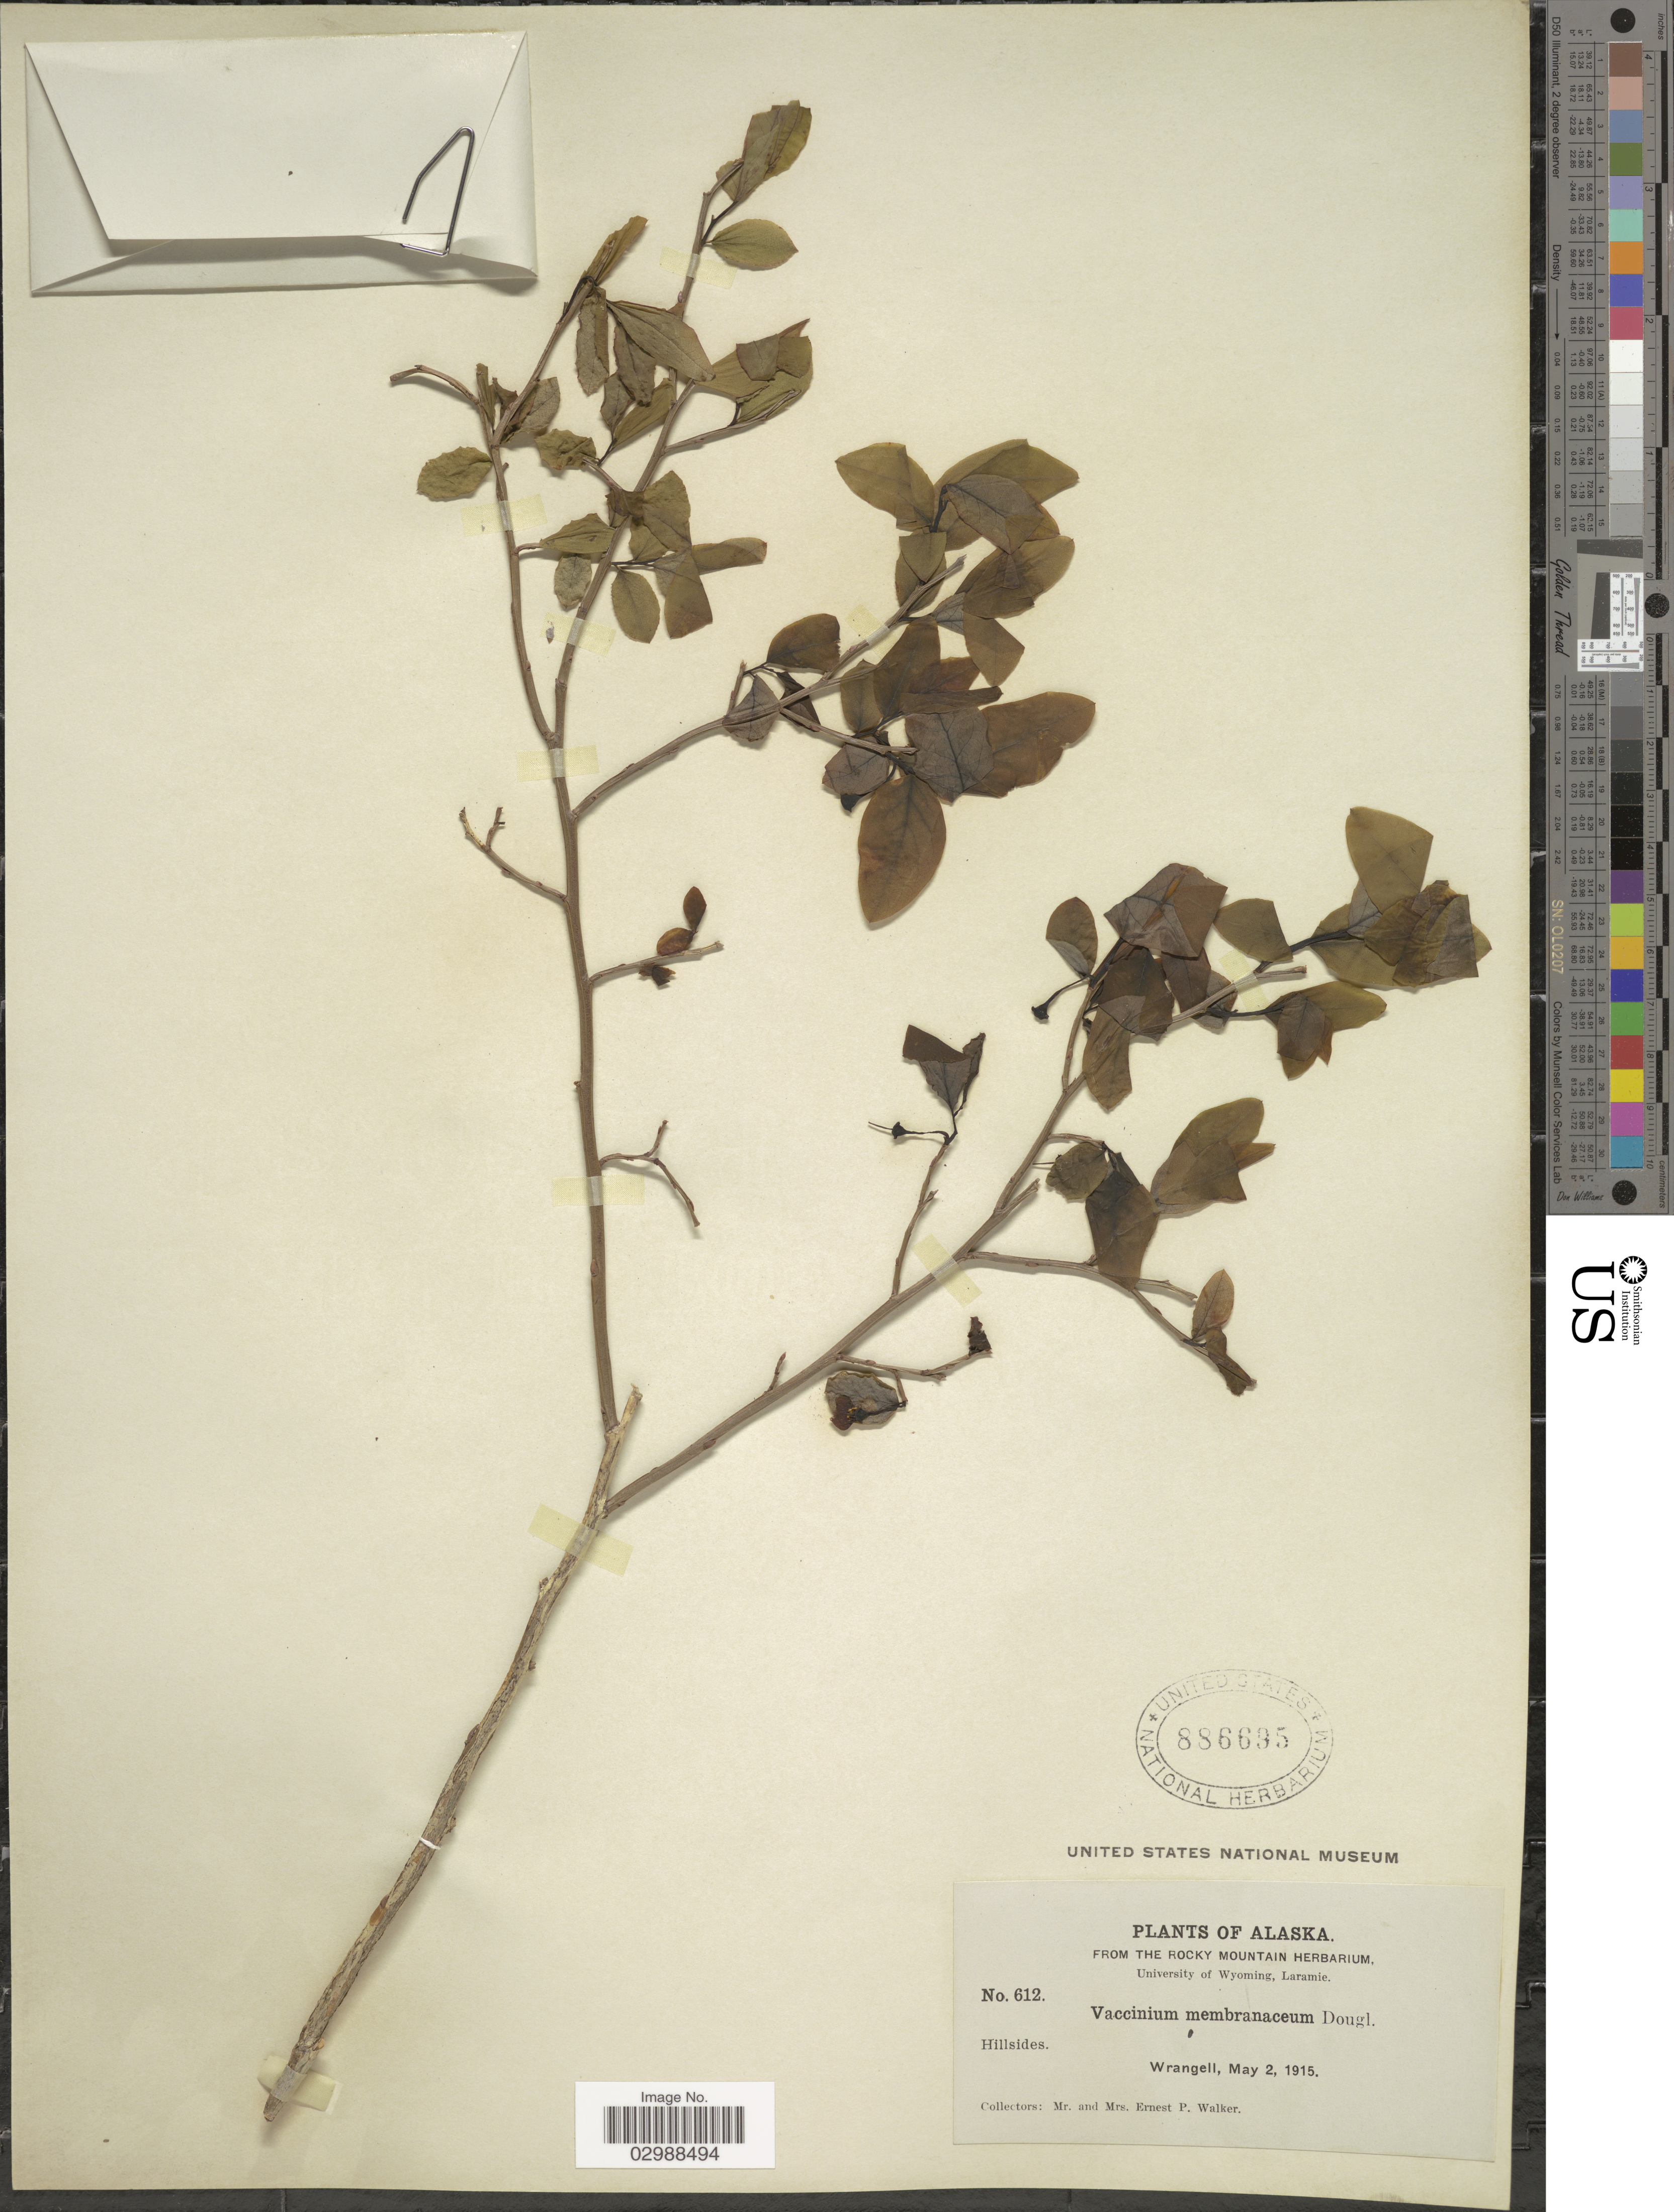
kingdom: Plantae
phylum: Tracheophyta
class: Magnoliopsida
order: Ericales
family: Ericaceae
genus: Vaccinium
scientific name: Vaccinium membranaceum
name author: Douglas ex Torr.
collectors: E. P. Walker & E. Walker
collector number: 612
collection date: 1915-05-02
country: United States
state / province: Alaska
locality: Wrangell, hillsides.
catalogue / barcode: US 886695